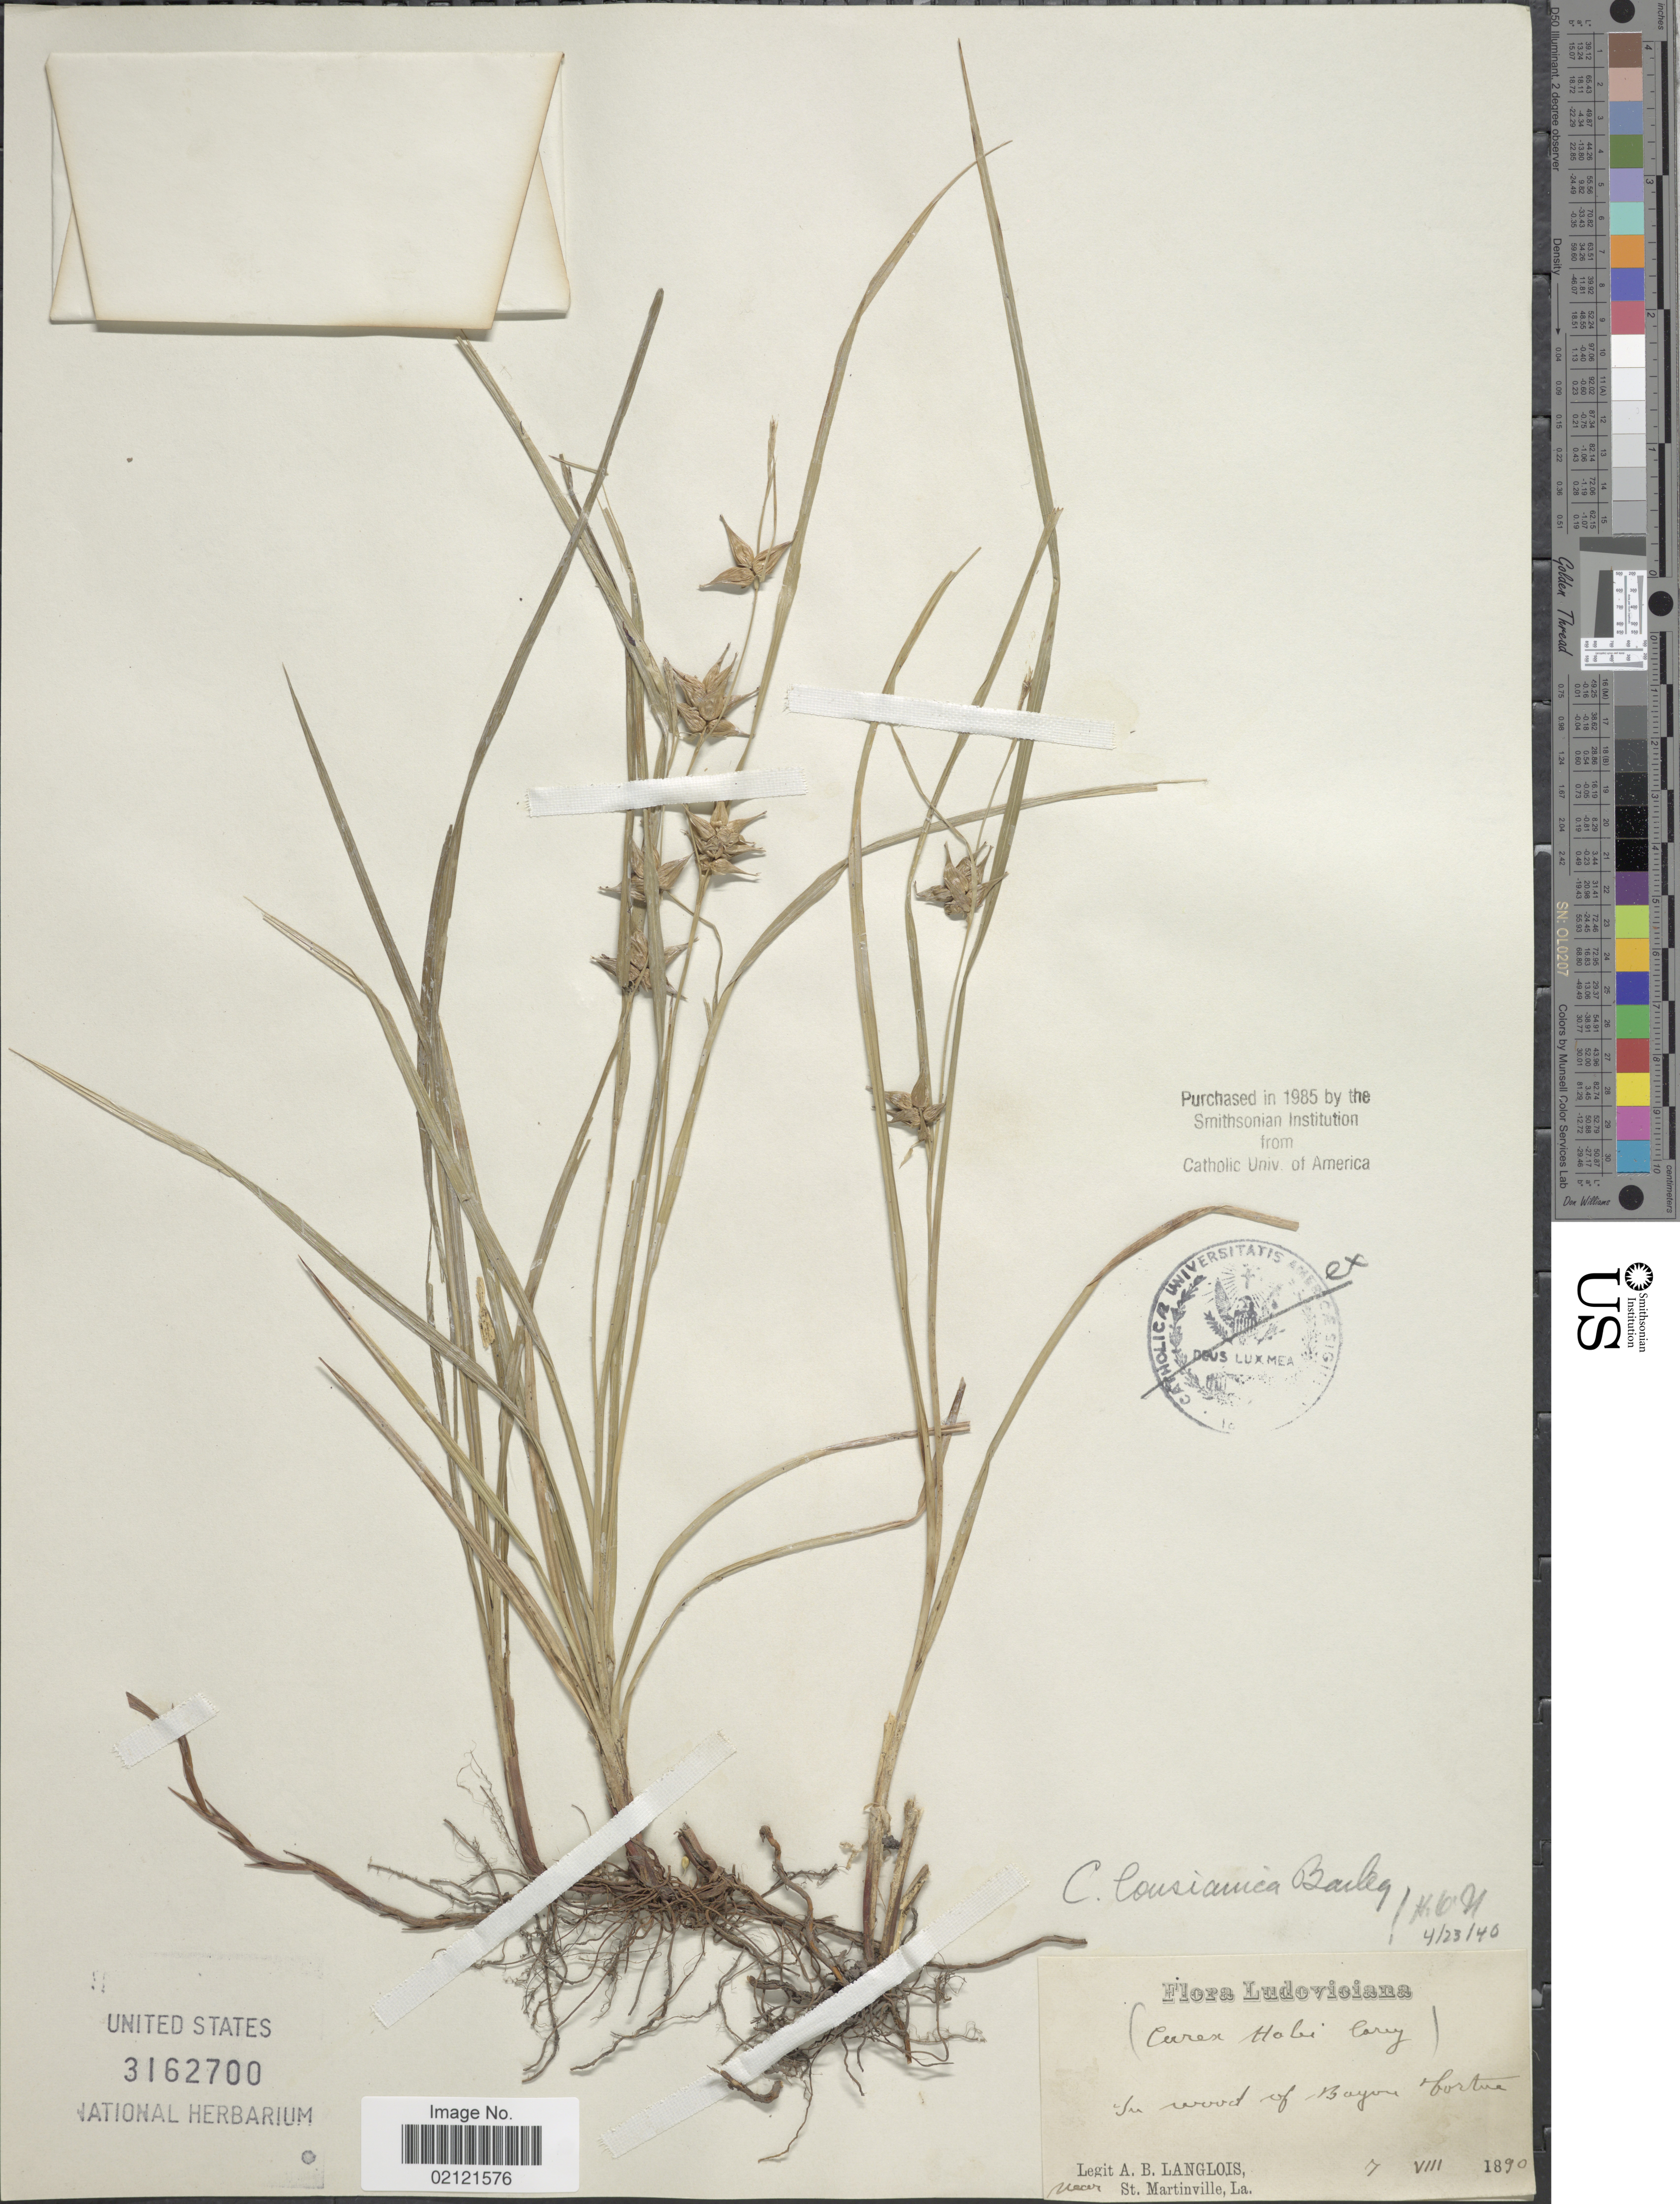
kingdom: Plantae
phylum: Tracheophyta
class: Liliopsida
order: Poales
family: Cyperaceae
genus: Carex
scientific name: Carex louisianica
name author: L.H. Bailey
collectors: A. Langlois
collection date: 1890-08-07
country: United States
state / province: Louisiana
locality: in wood of Bayou Tortue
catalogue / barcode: US 3162700